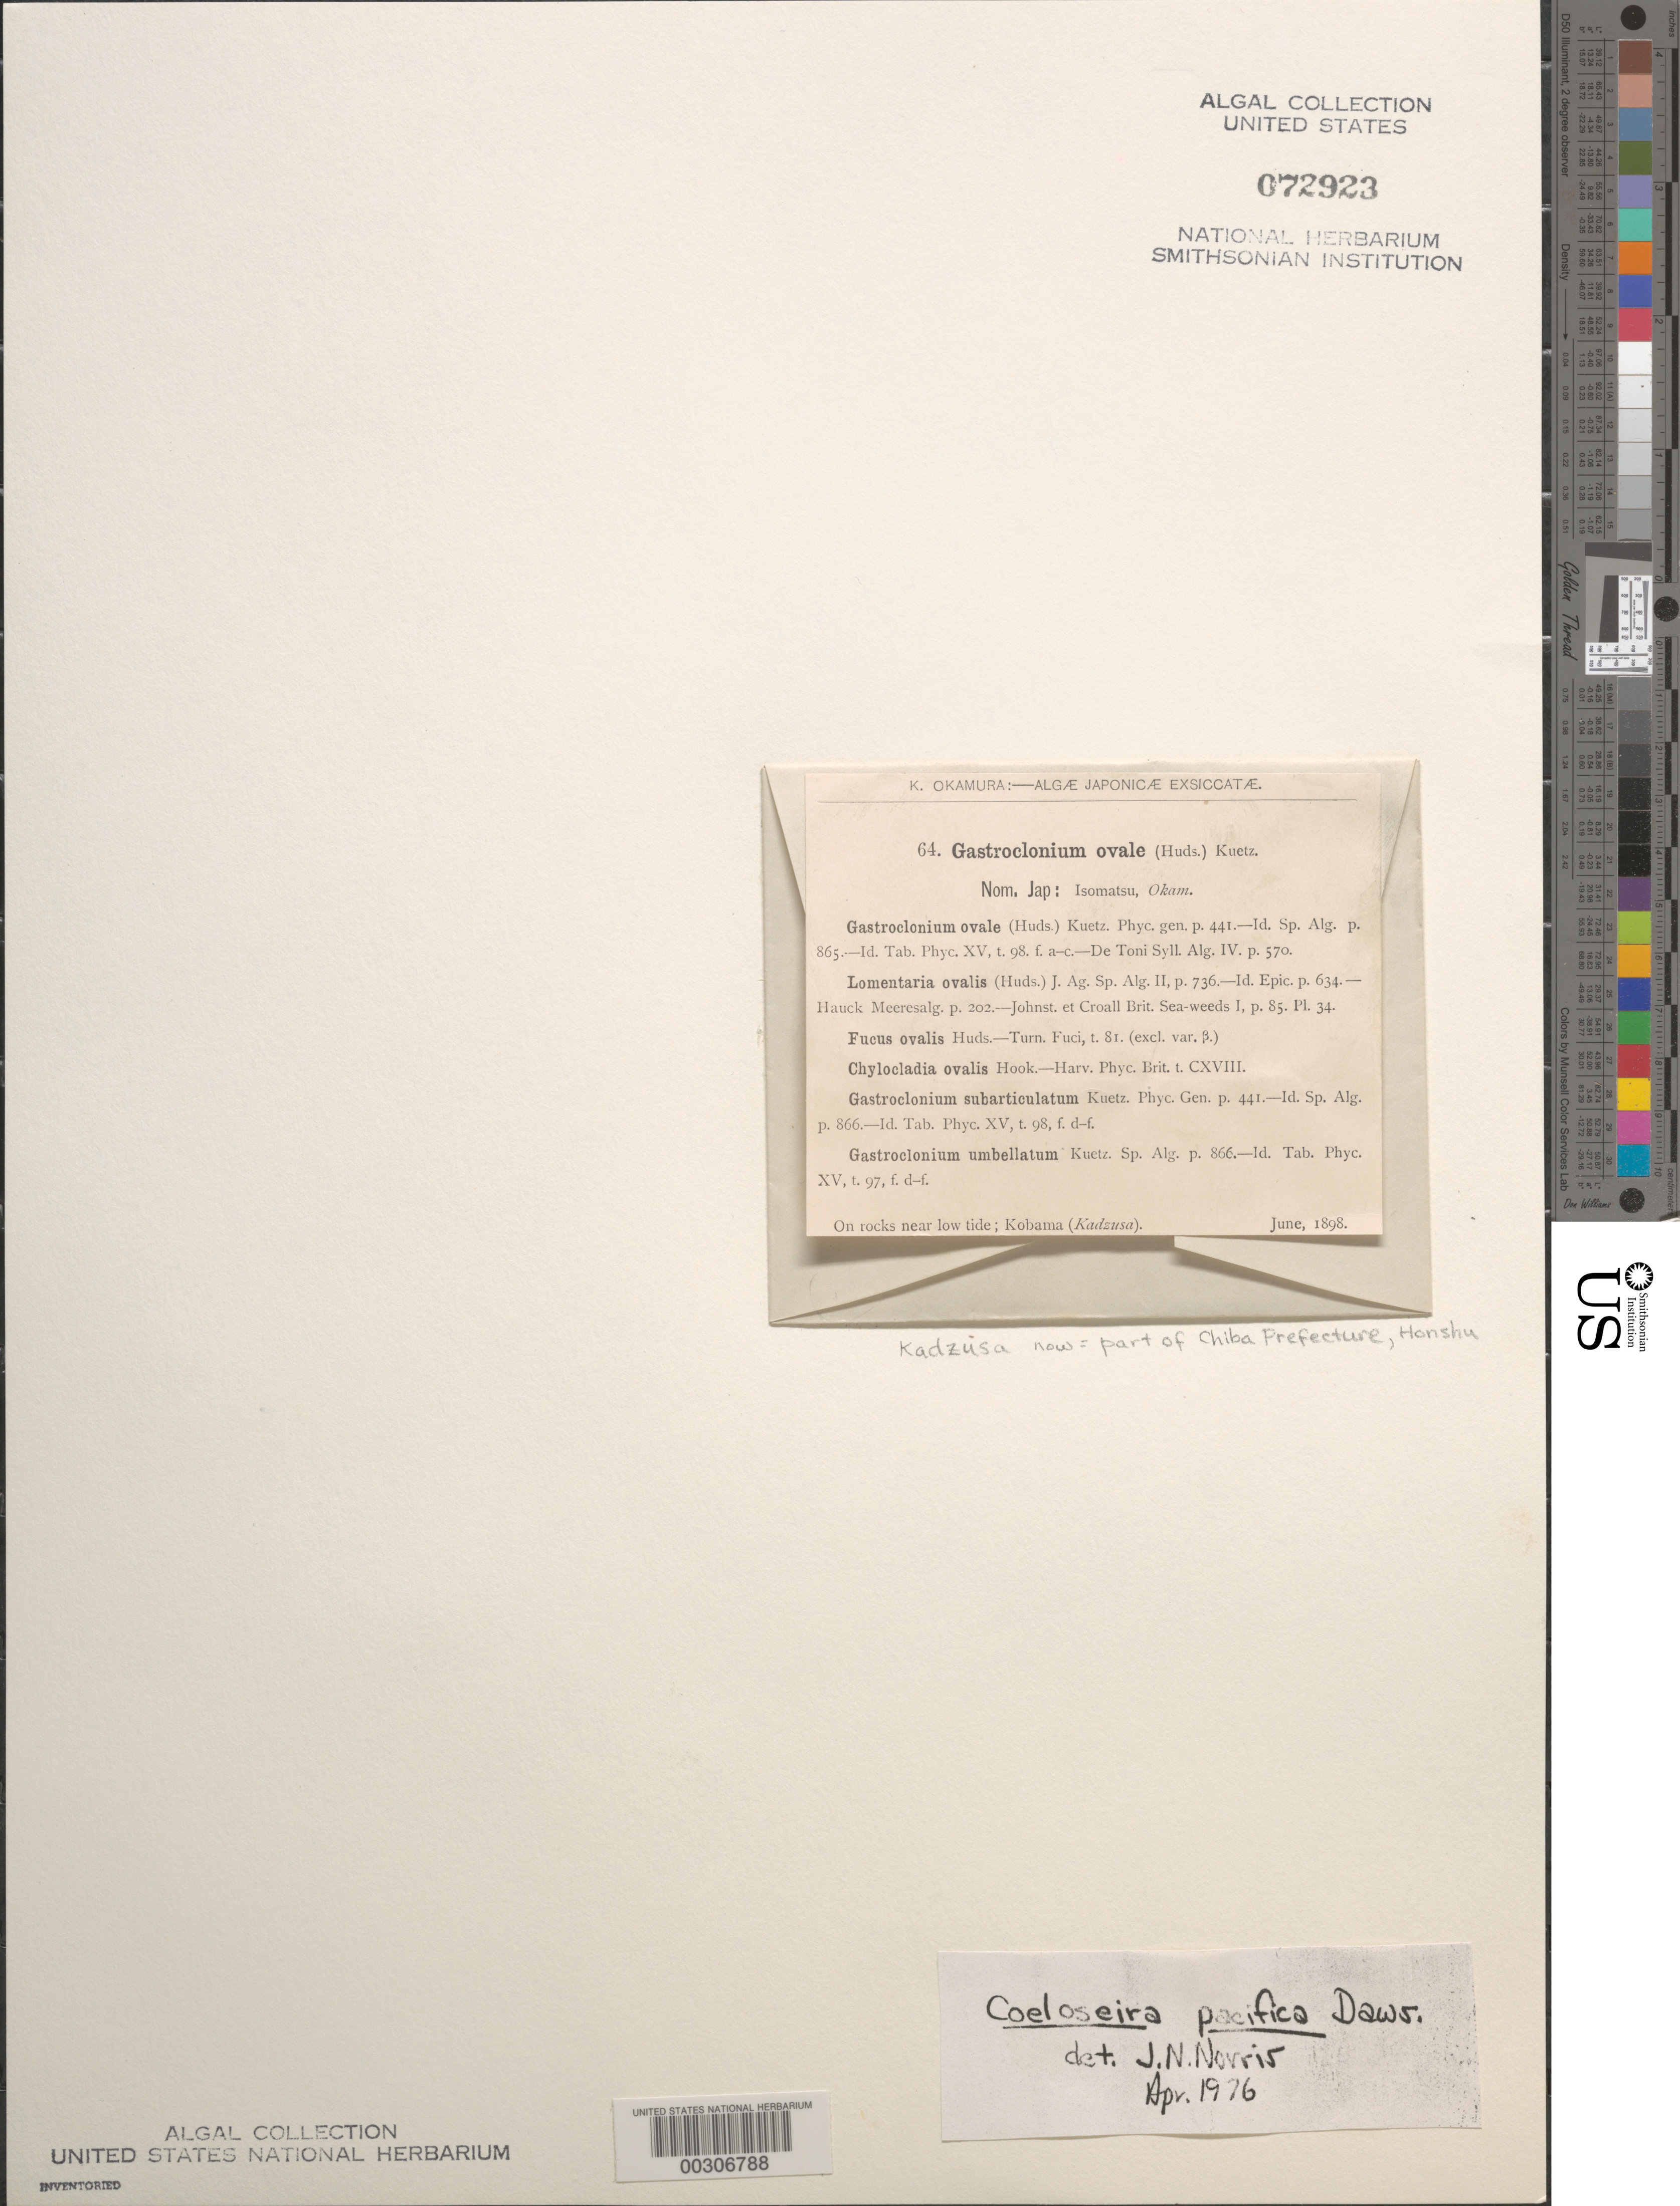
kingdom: Plantae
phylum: Rhodophyta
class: Florideophyceae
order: Rhodymeniales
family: Champiaceae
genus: Gastroclonium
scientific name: Gastroclonium pacificum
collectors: K. Okamura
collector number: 64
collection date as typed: Jun 1898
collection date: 1898-06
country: Japan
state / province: Tiba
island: Honshu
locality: Kobama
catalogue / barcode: US 72923